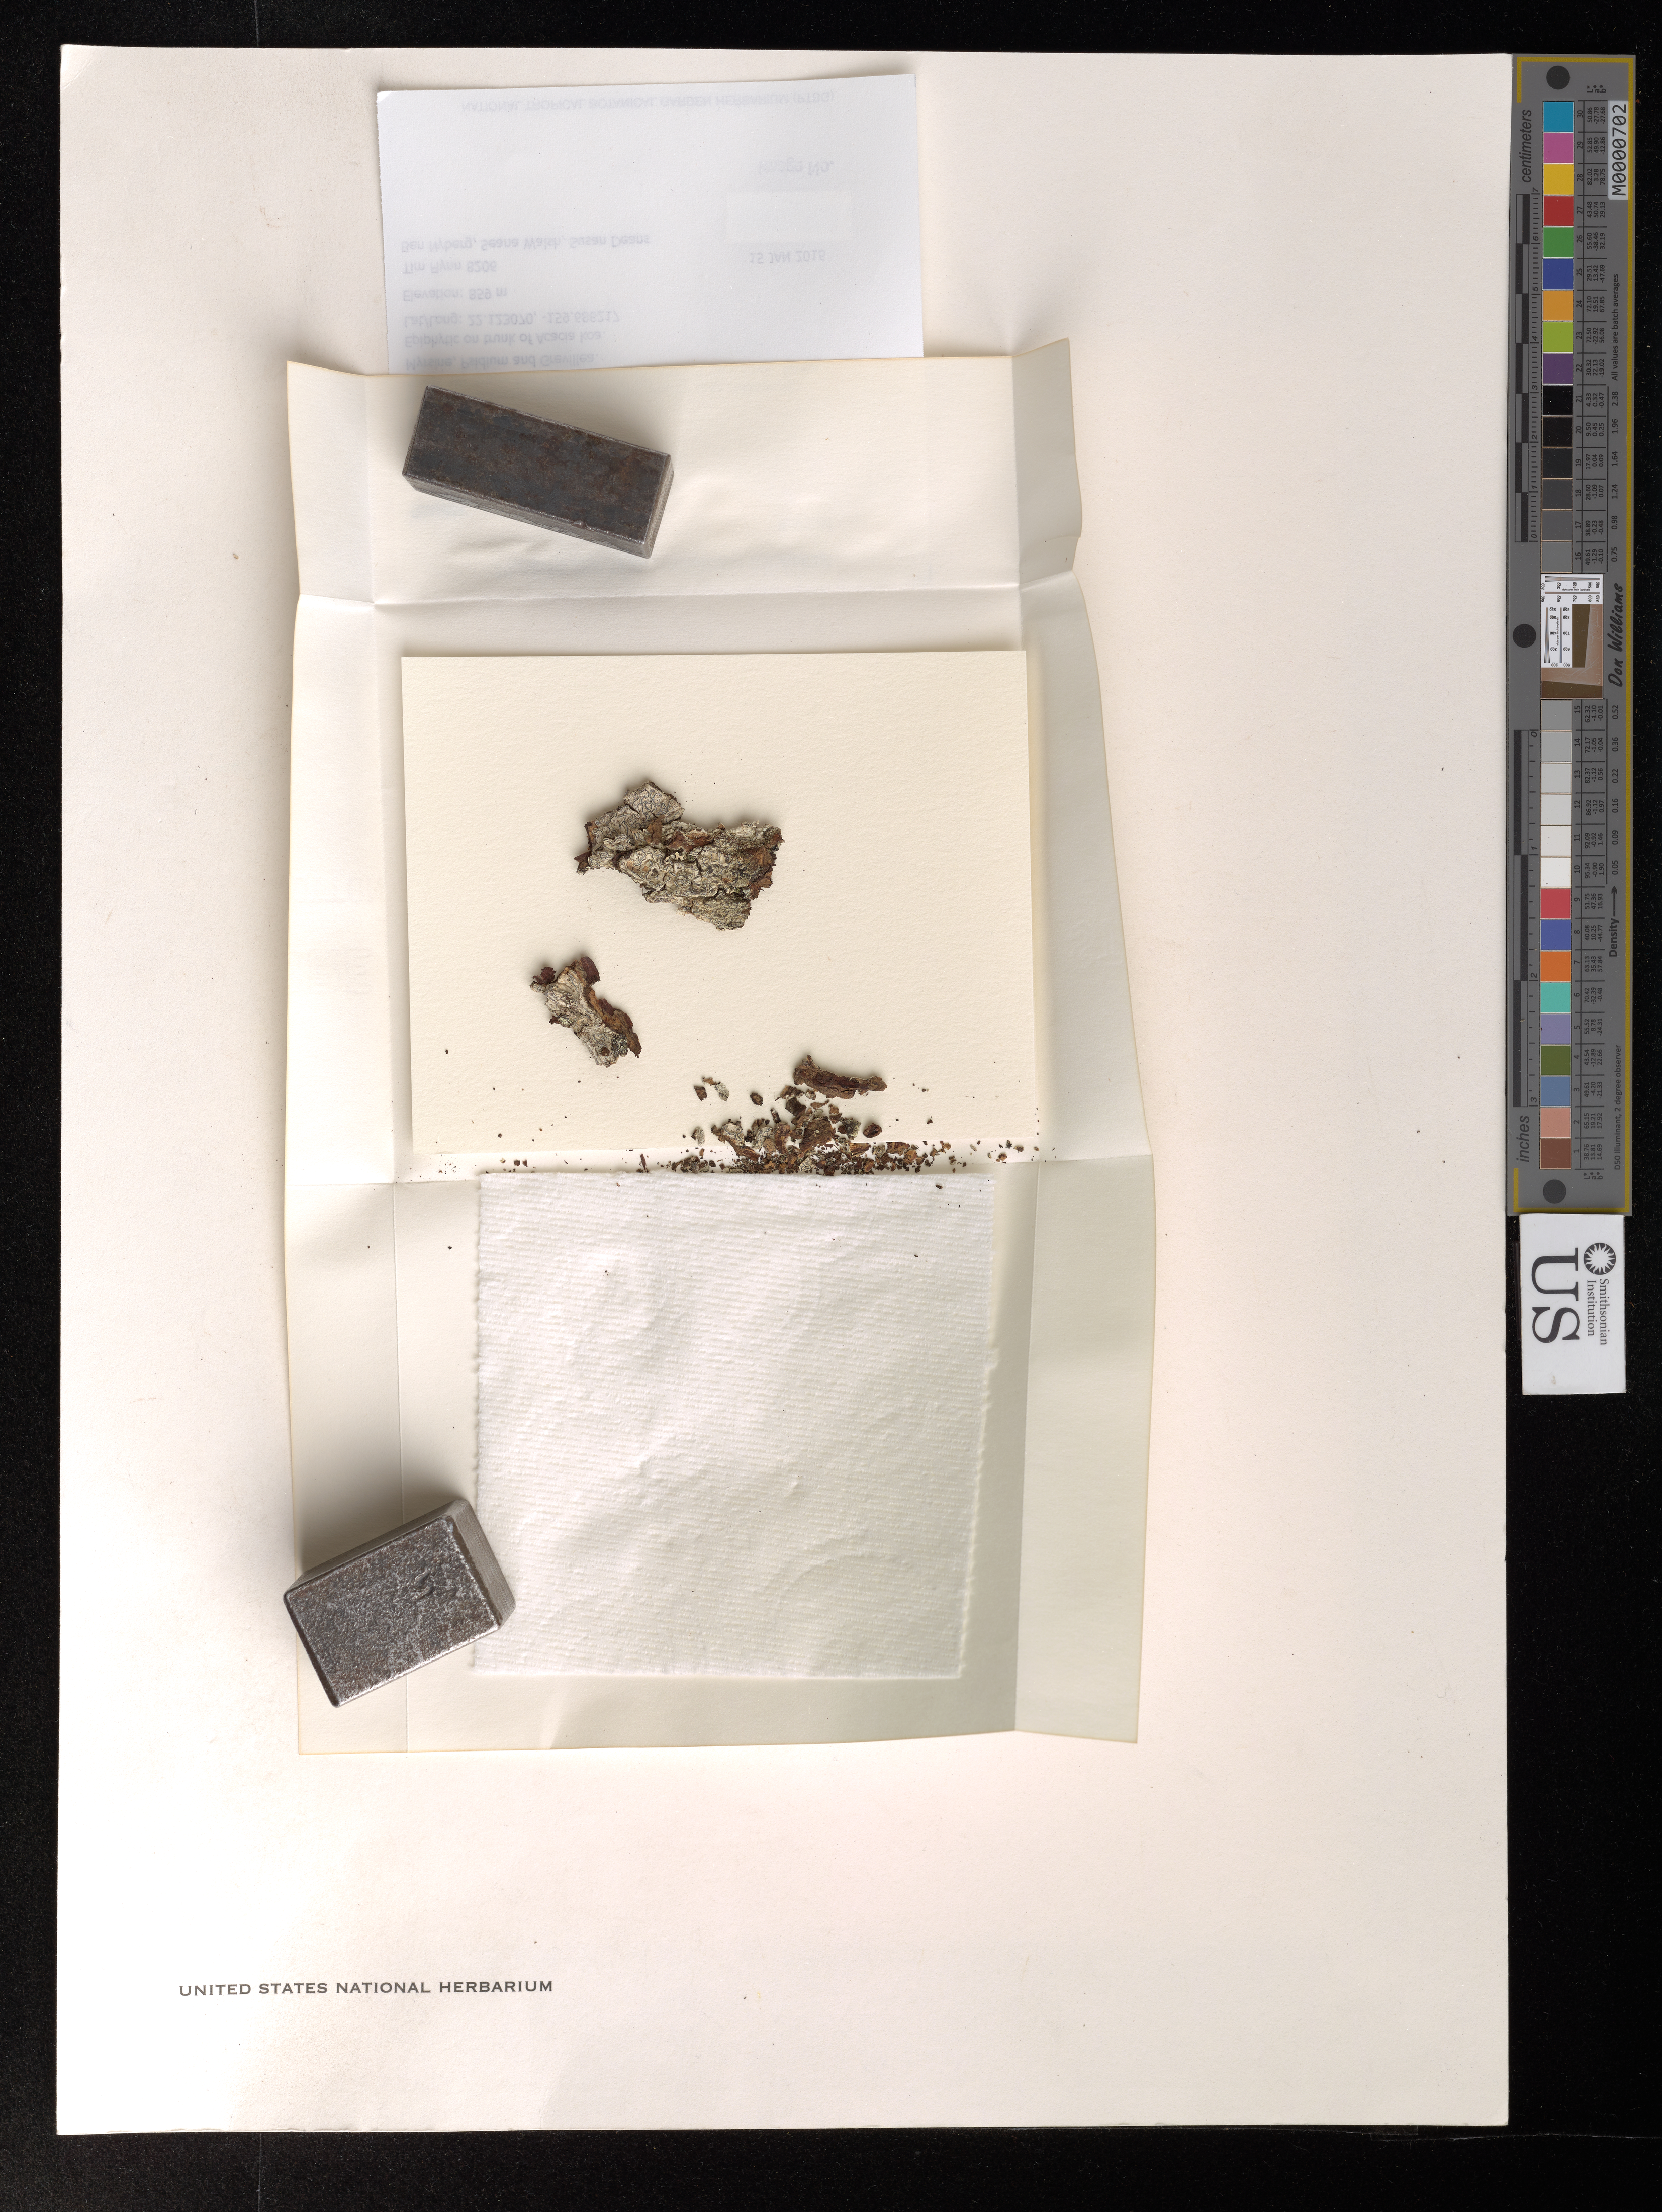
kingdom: Fungi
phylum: Ascomycota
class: Lecanoromycetes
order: Ostropales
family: Graphidaceae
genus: Graphis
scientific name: Graphis sp.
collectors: T. W. Flynn, B. Nyberg, S. Walsh & S. Deans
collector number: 8206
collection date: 2016-01-15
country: United States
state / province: Hawaii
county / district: Kauai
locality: Kauai Waimea District. Na Pali-Kona Forest Reserve. Makaha Valley.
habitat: Mixed mesophytic forest. W/ Acacia koa, Metrosideros polymorpha, Dodonaea, Alyxia, Myrsine, Psidium and Grevillea.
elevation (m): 859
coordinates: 22.123070, -159.688217